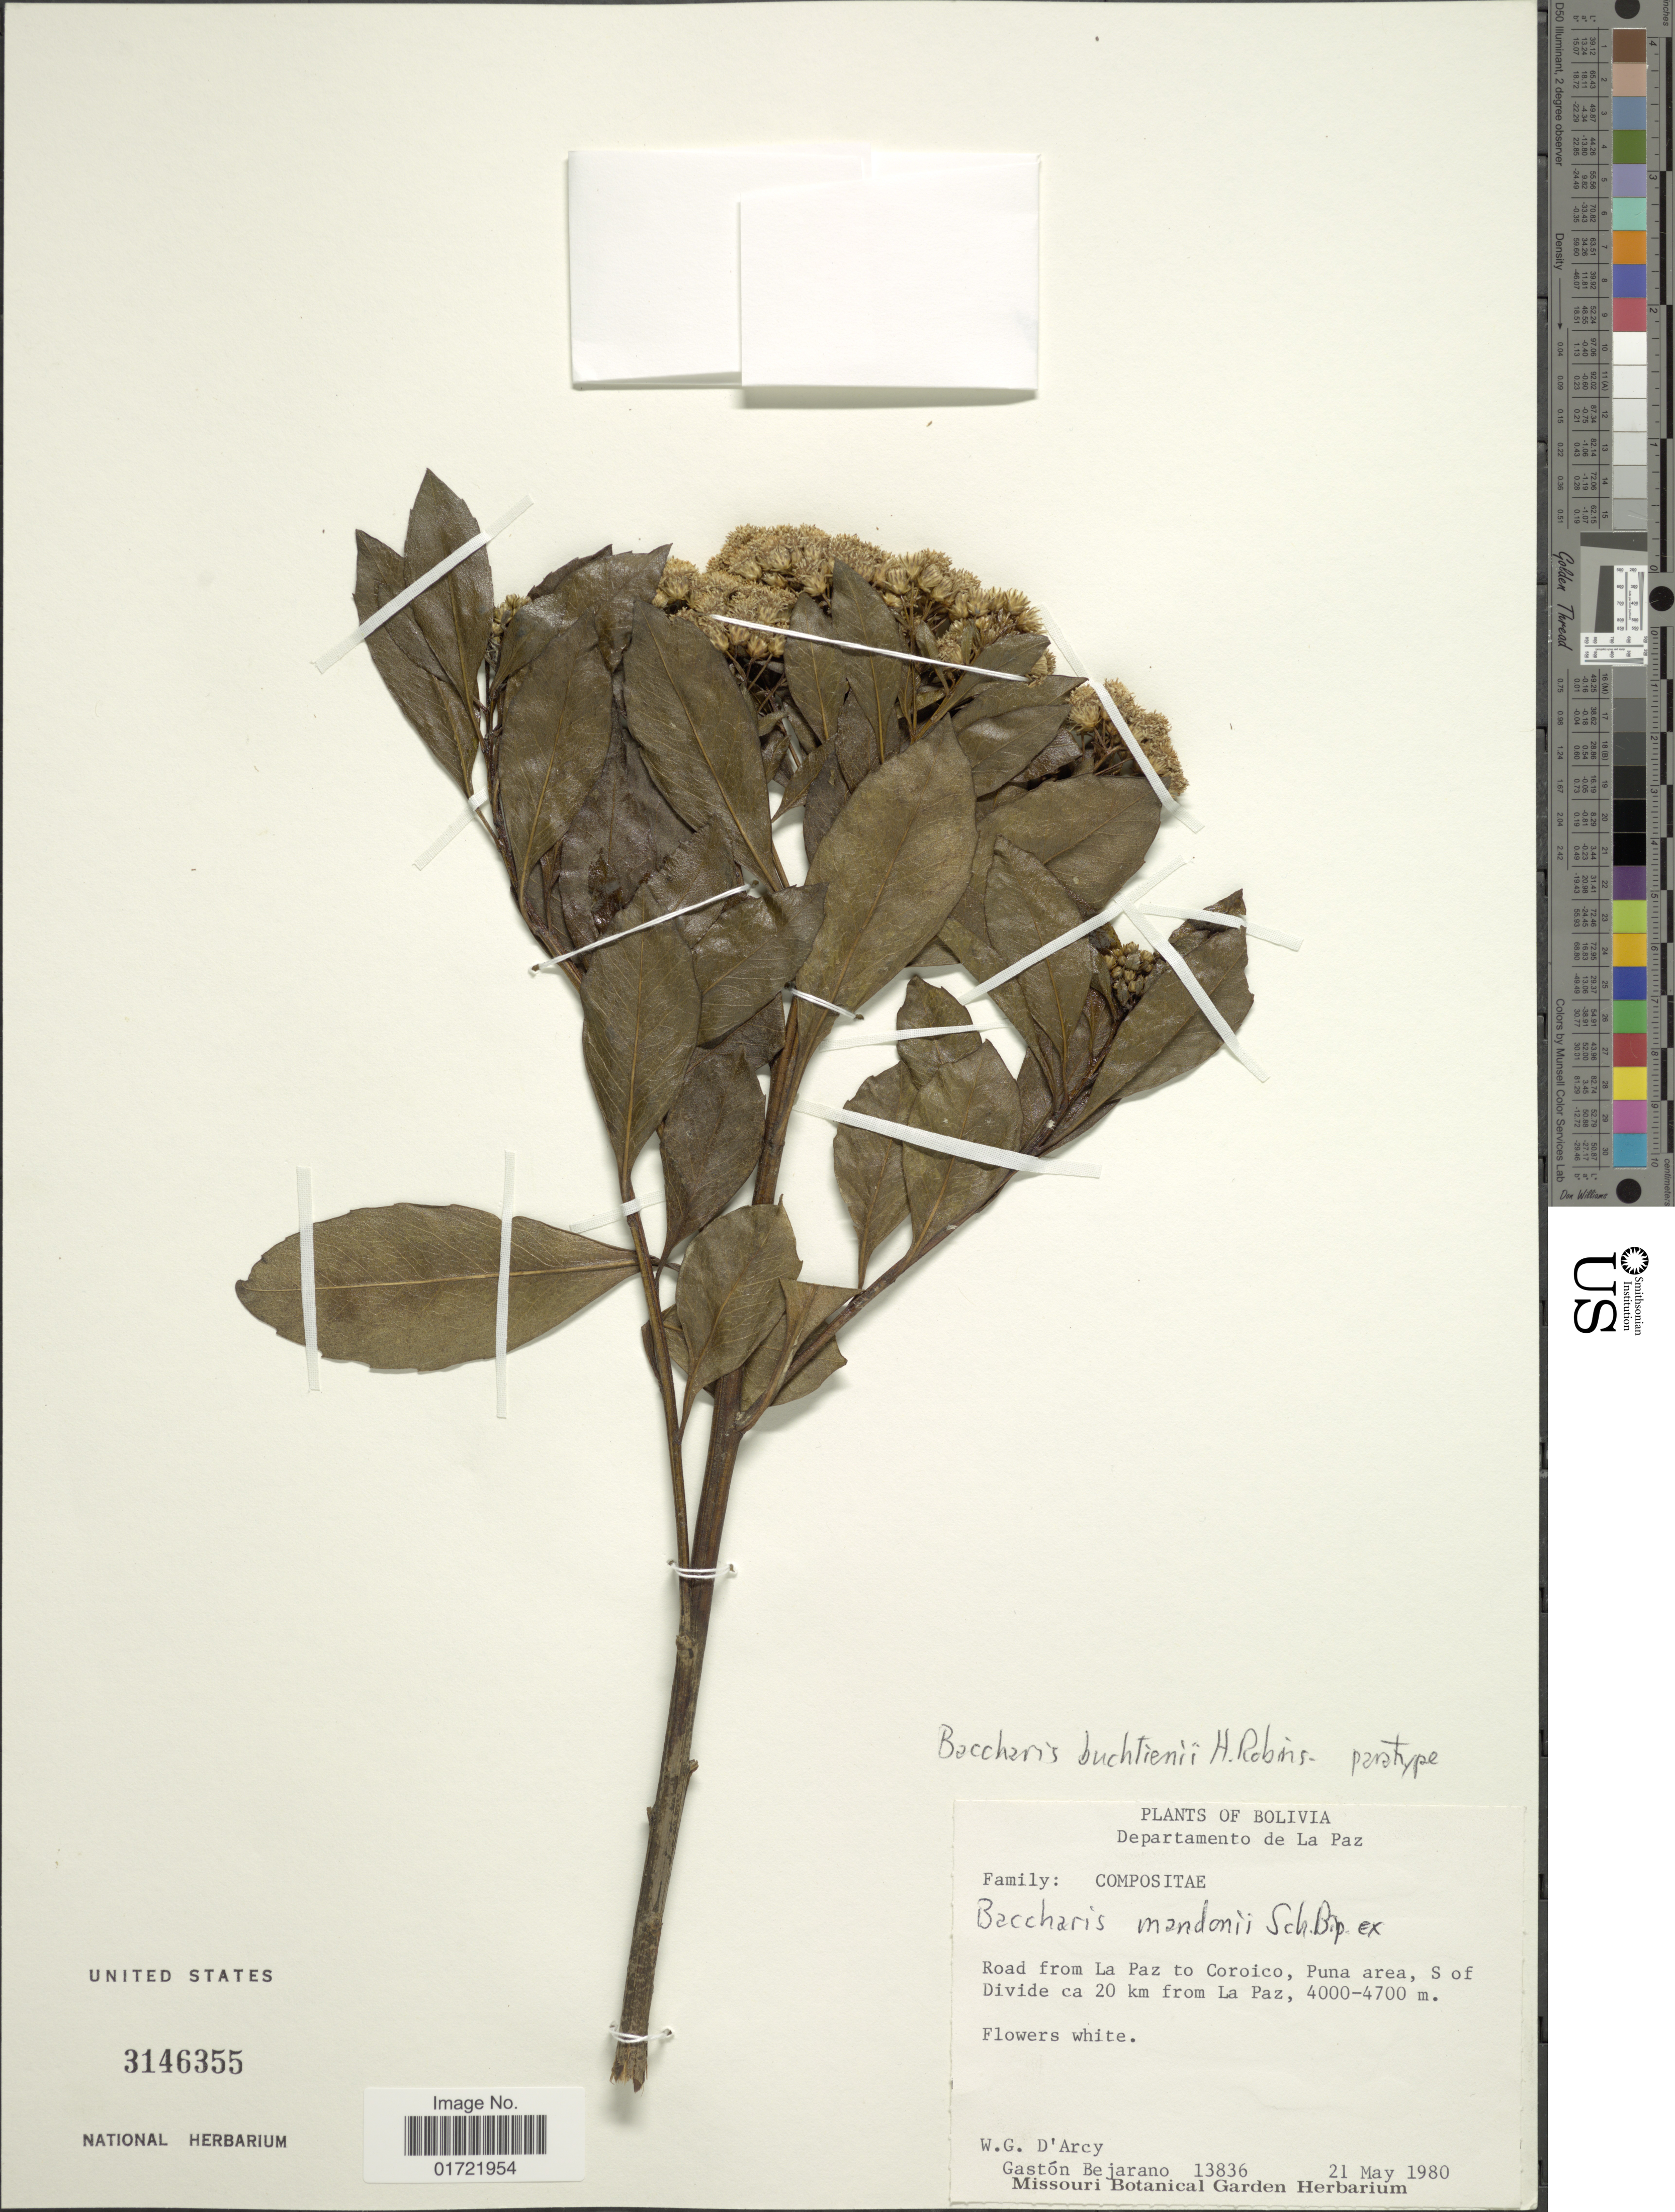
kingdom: Plantae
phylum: Tracheophyta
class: Magnoliopsida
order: Asterales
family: Asteraceae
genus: Baccharis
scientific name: Baccharis buchtienii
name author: H. Rob.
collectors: W. G. D'Arcy & G. Bejarano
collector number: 13836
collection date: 1980-05-21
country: Bolivia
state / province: La Paz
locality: Road from La Paz to Coroico, Puna area, S of Divide ca 20 km from La Paz.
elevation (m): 4000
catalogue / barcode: US 3146355